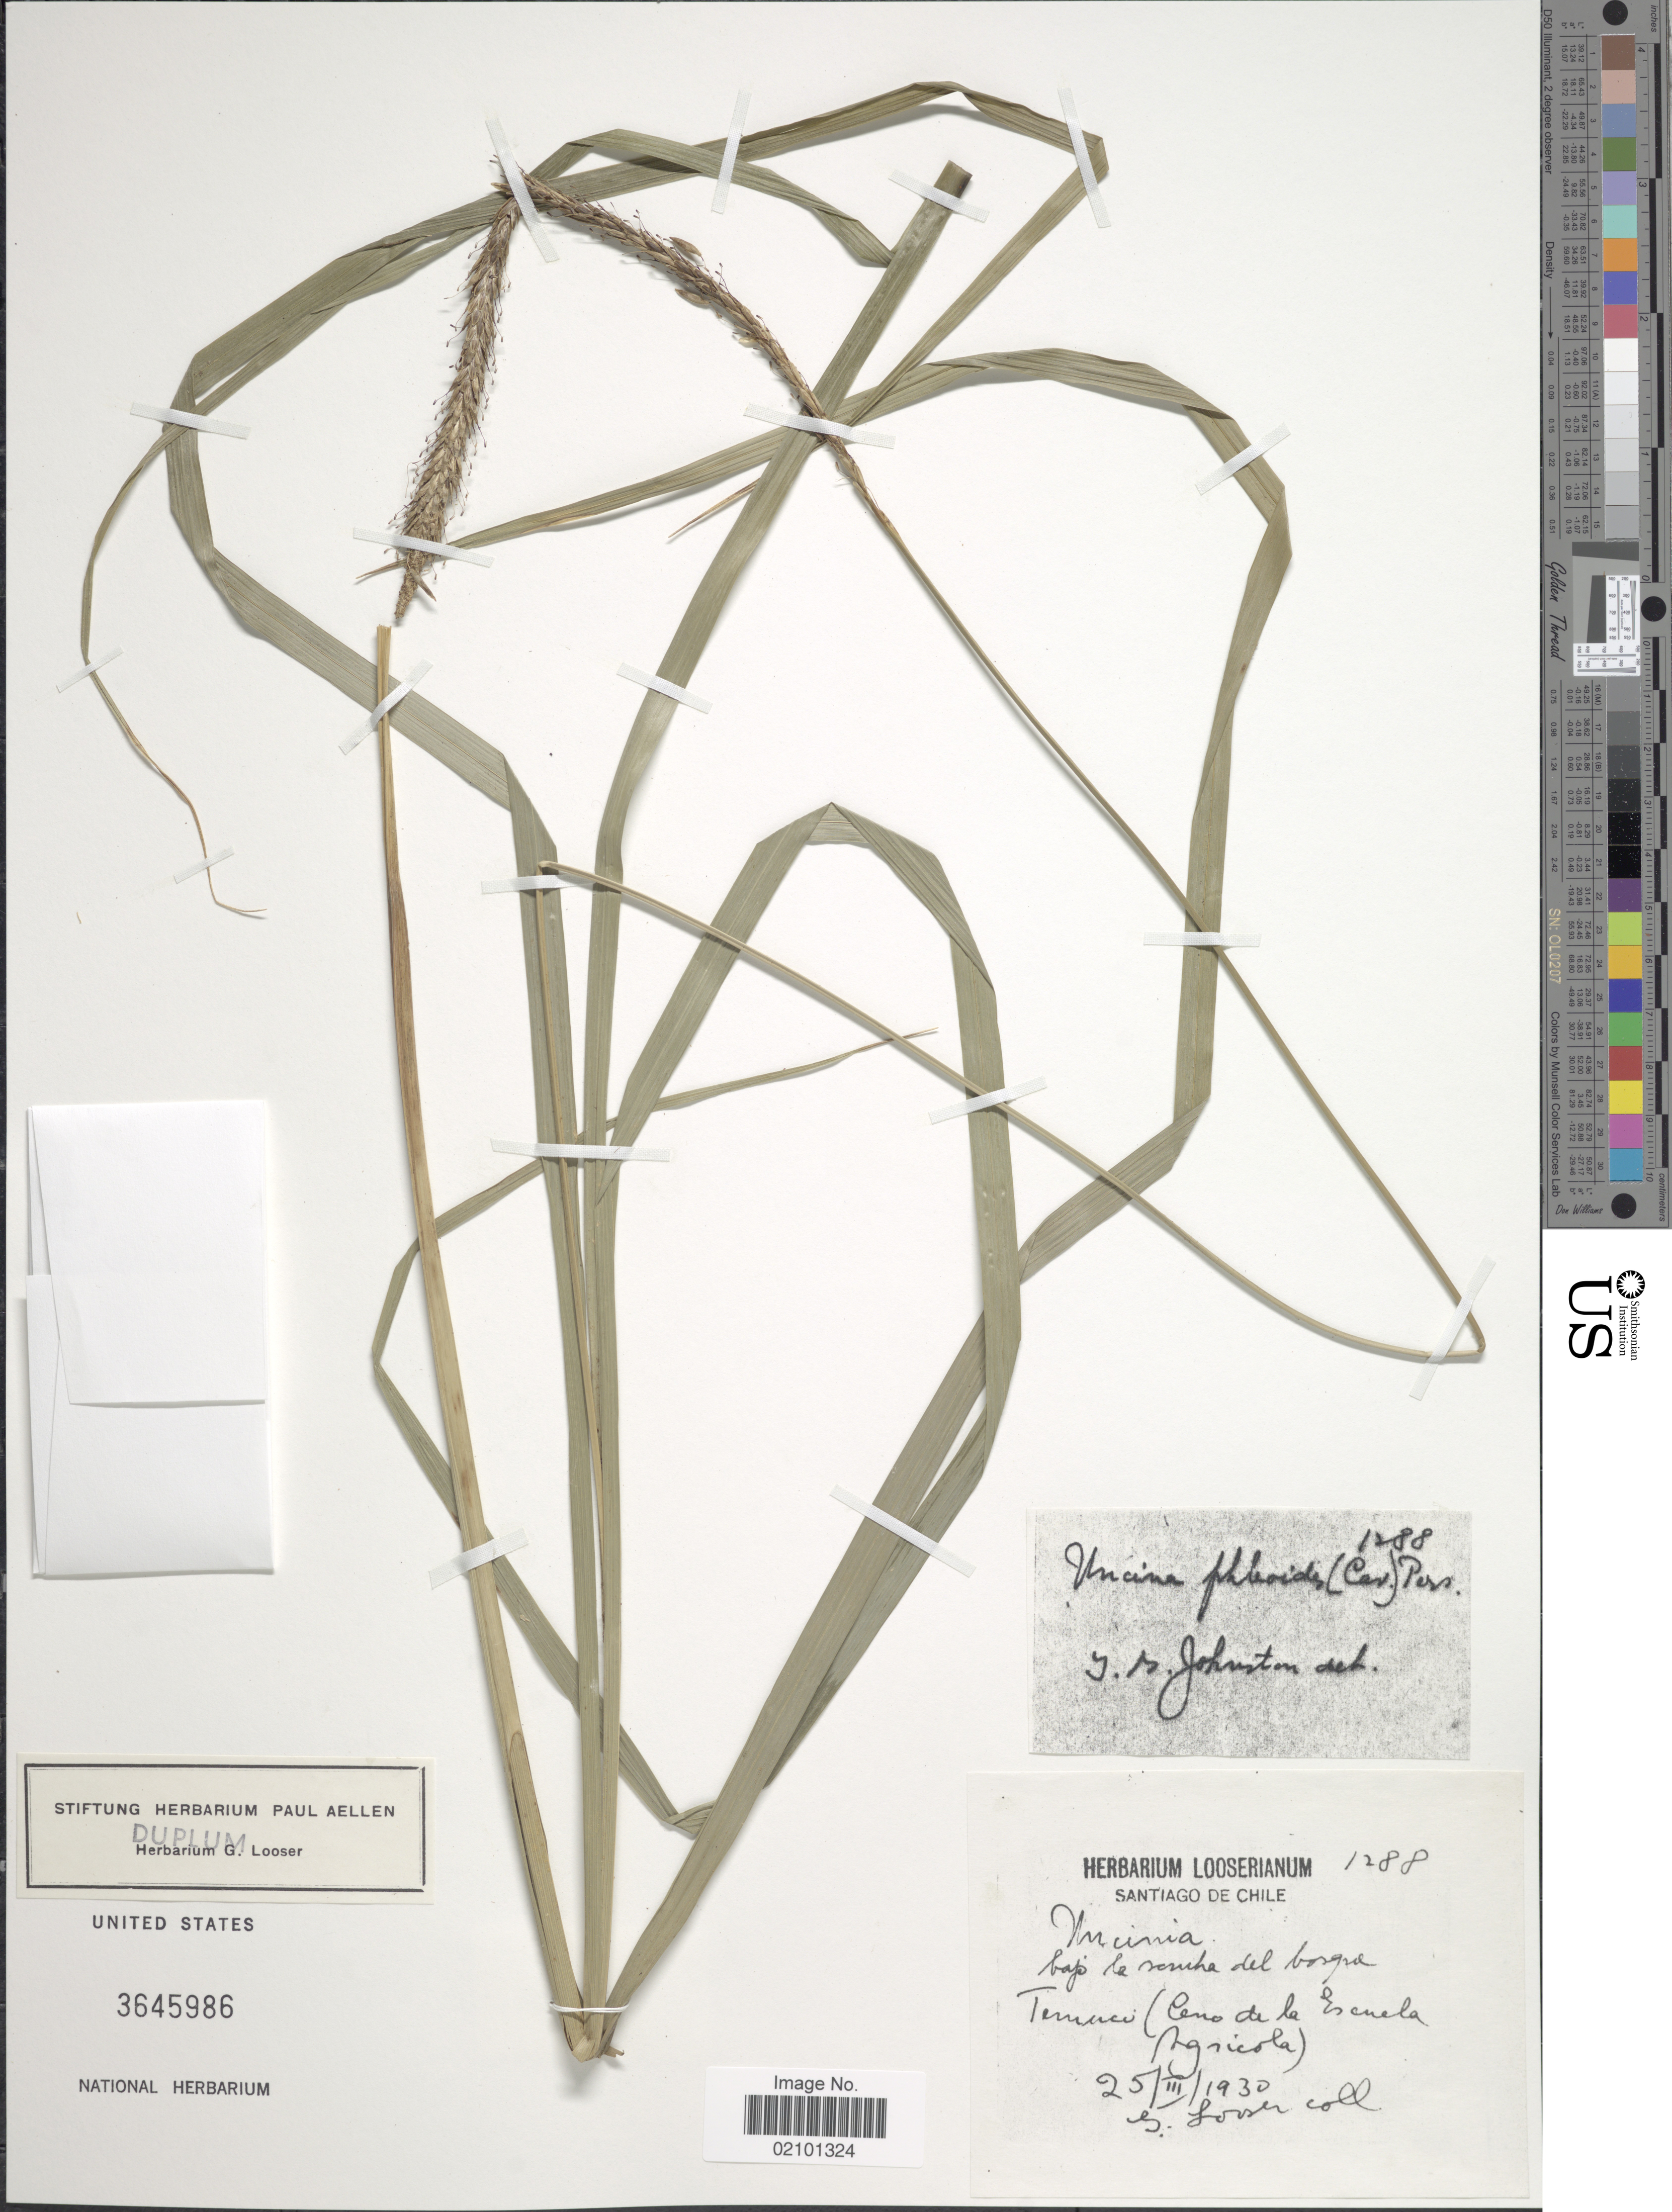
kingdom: Plantae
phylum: Tracheophyta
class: Liliopsida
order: Poales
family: Cyperaceae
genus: Carex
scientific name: Carex quinquin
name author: Jim.Mejías & Dorr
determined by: Jimnéz-Mejias, Pedro, (UPOS), Universidad Pablo de Olavide (SPAIN)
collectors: G. Looser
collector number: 1288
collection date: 1930-03-25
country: Chile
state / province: Araucanía (IX)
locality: Temuco (Cerro de la Escuela Agricola).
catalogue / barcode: US 3645986